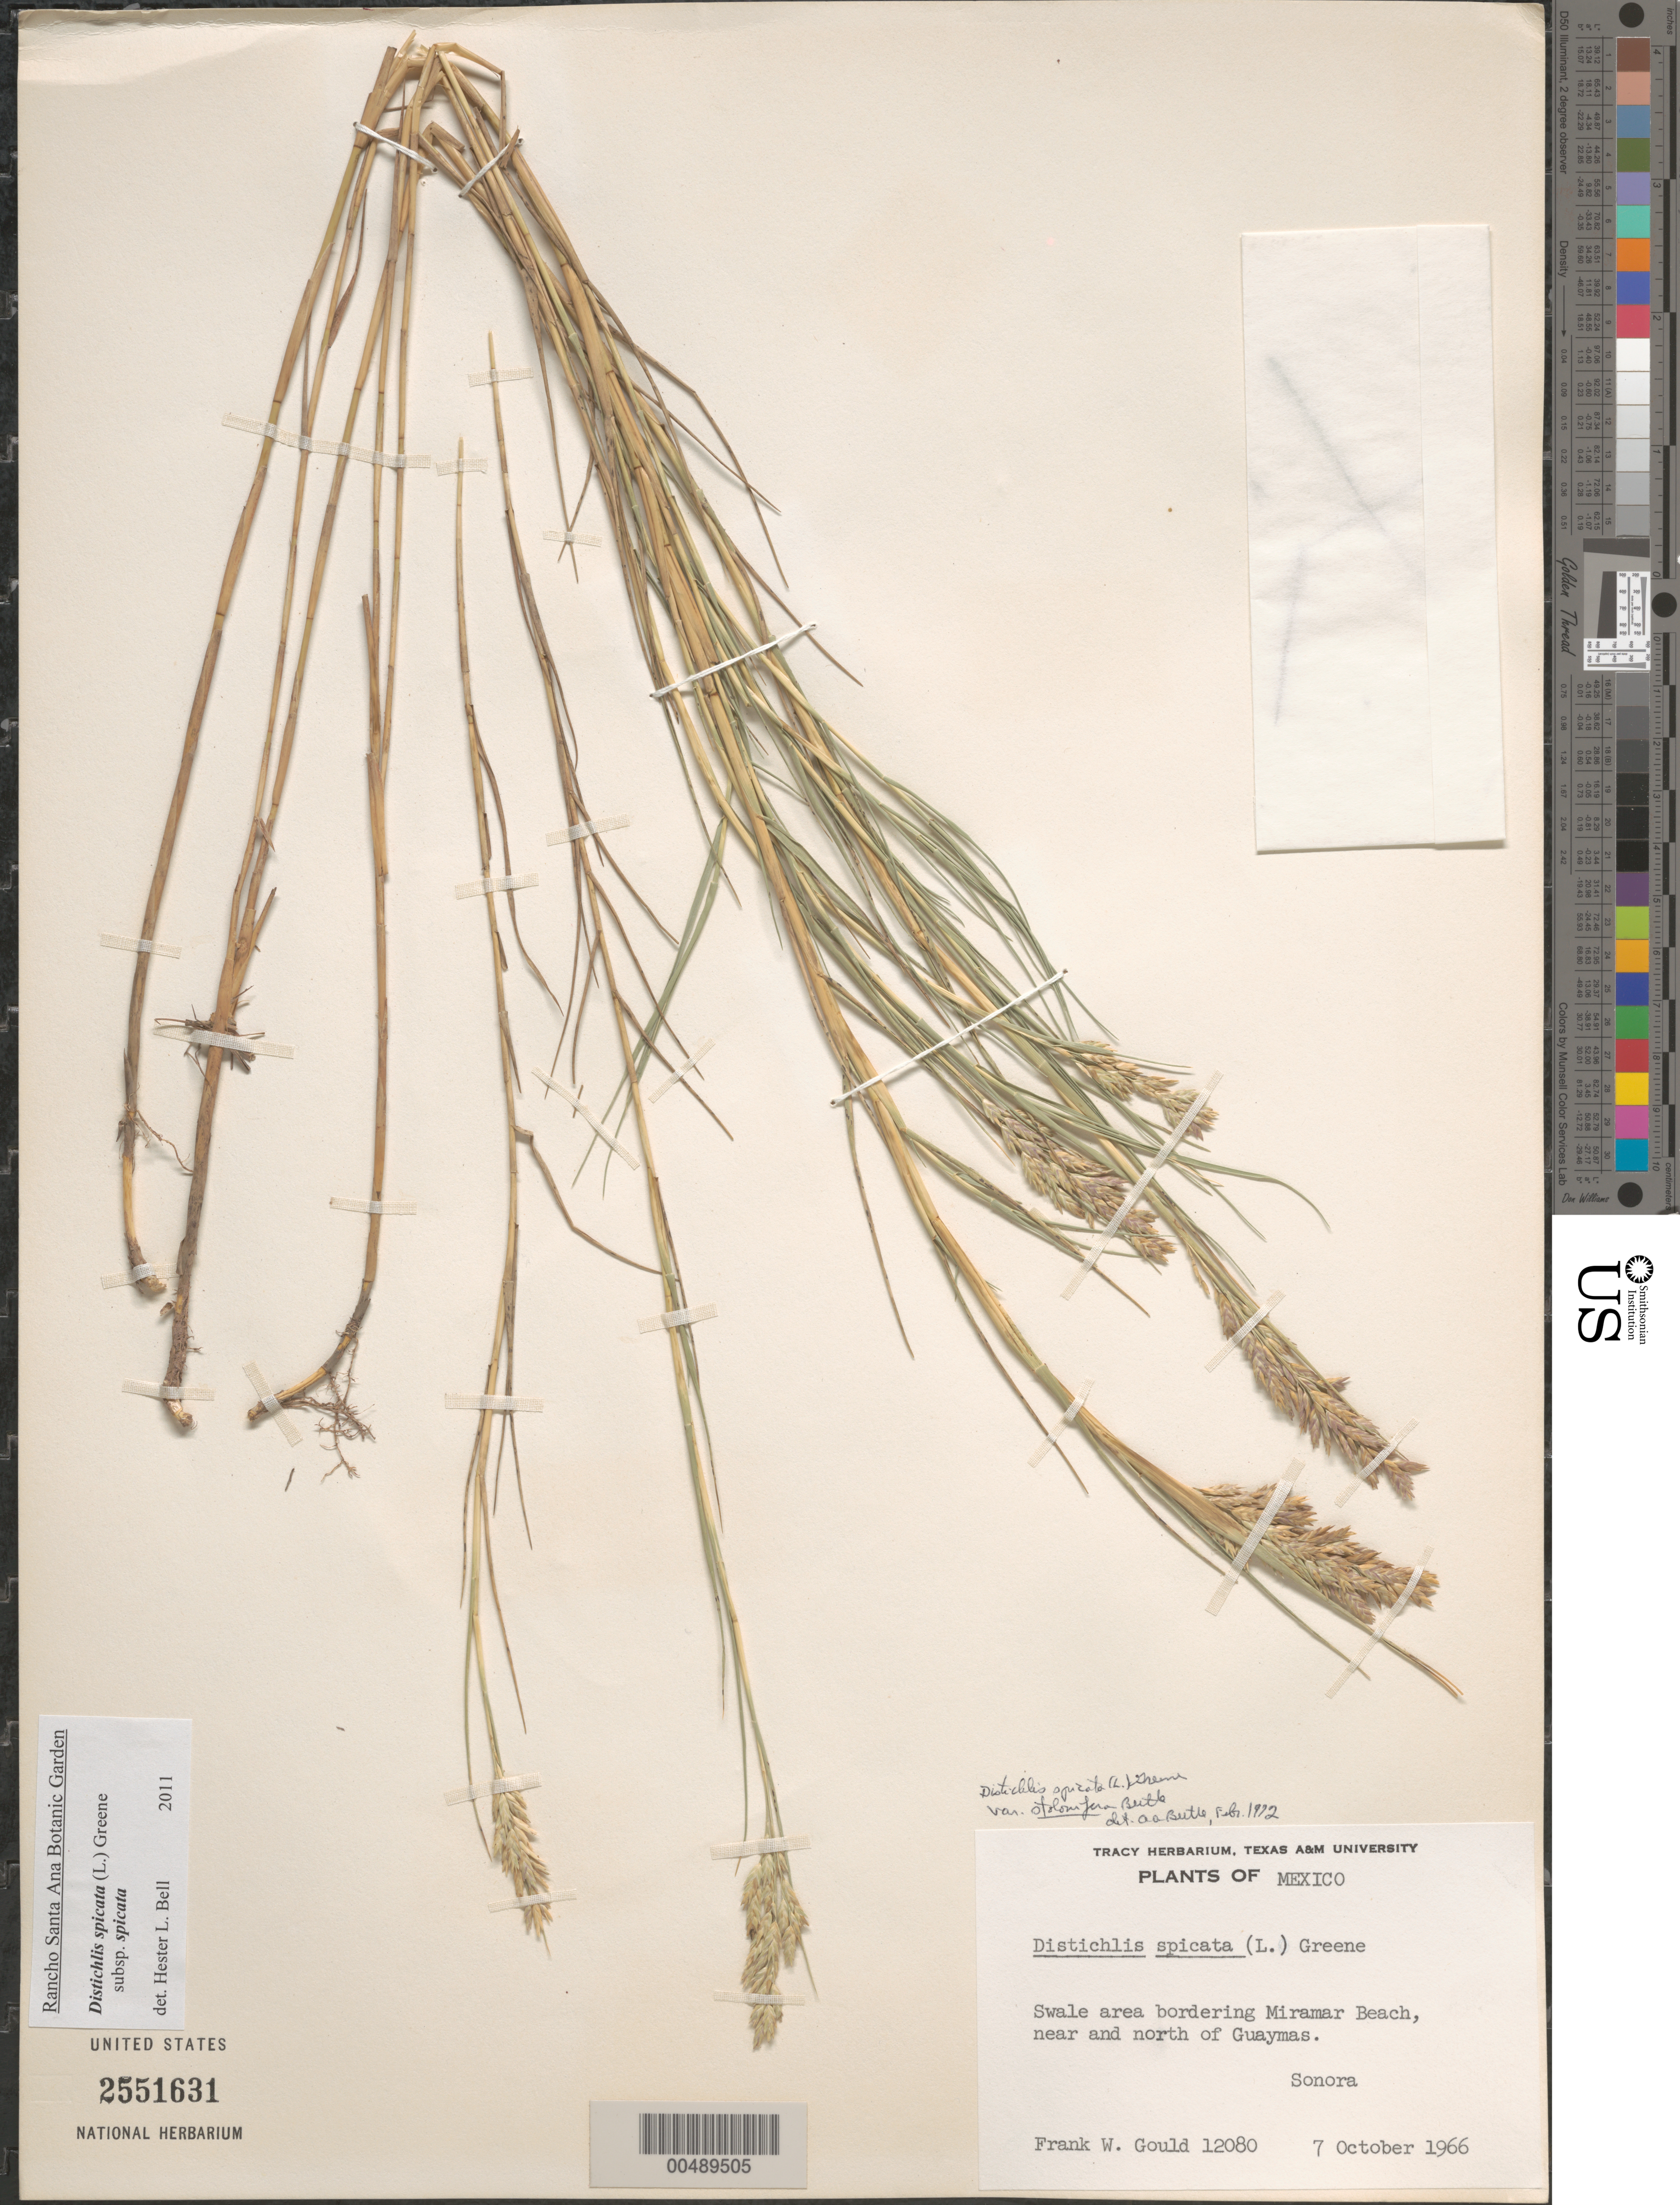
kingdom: Plantae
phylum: Tracheophyta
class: Liliopsida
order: Poales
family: Poaceae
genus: Distichlis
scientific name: Distichlis spicata subsp. spicata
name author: (L.) Greene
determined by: Bell, H. L.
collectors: F. W. Gould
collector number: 12080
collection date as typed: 7 Oct 1966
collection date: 1966-10-07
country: Mexico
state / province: Sonora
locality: Area bordering Miramar Beach, near and N of Guaymas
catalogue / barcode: US 2551631